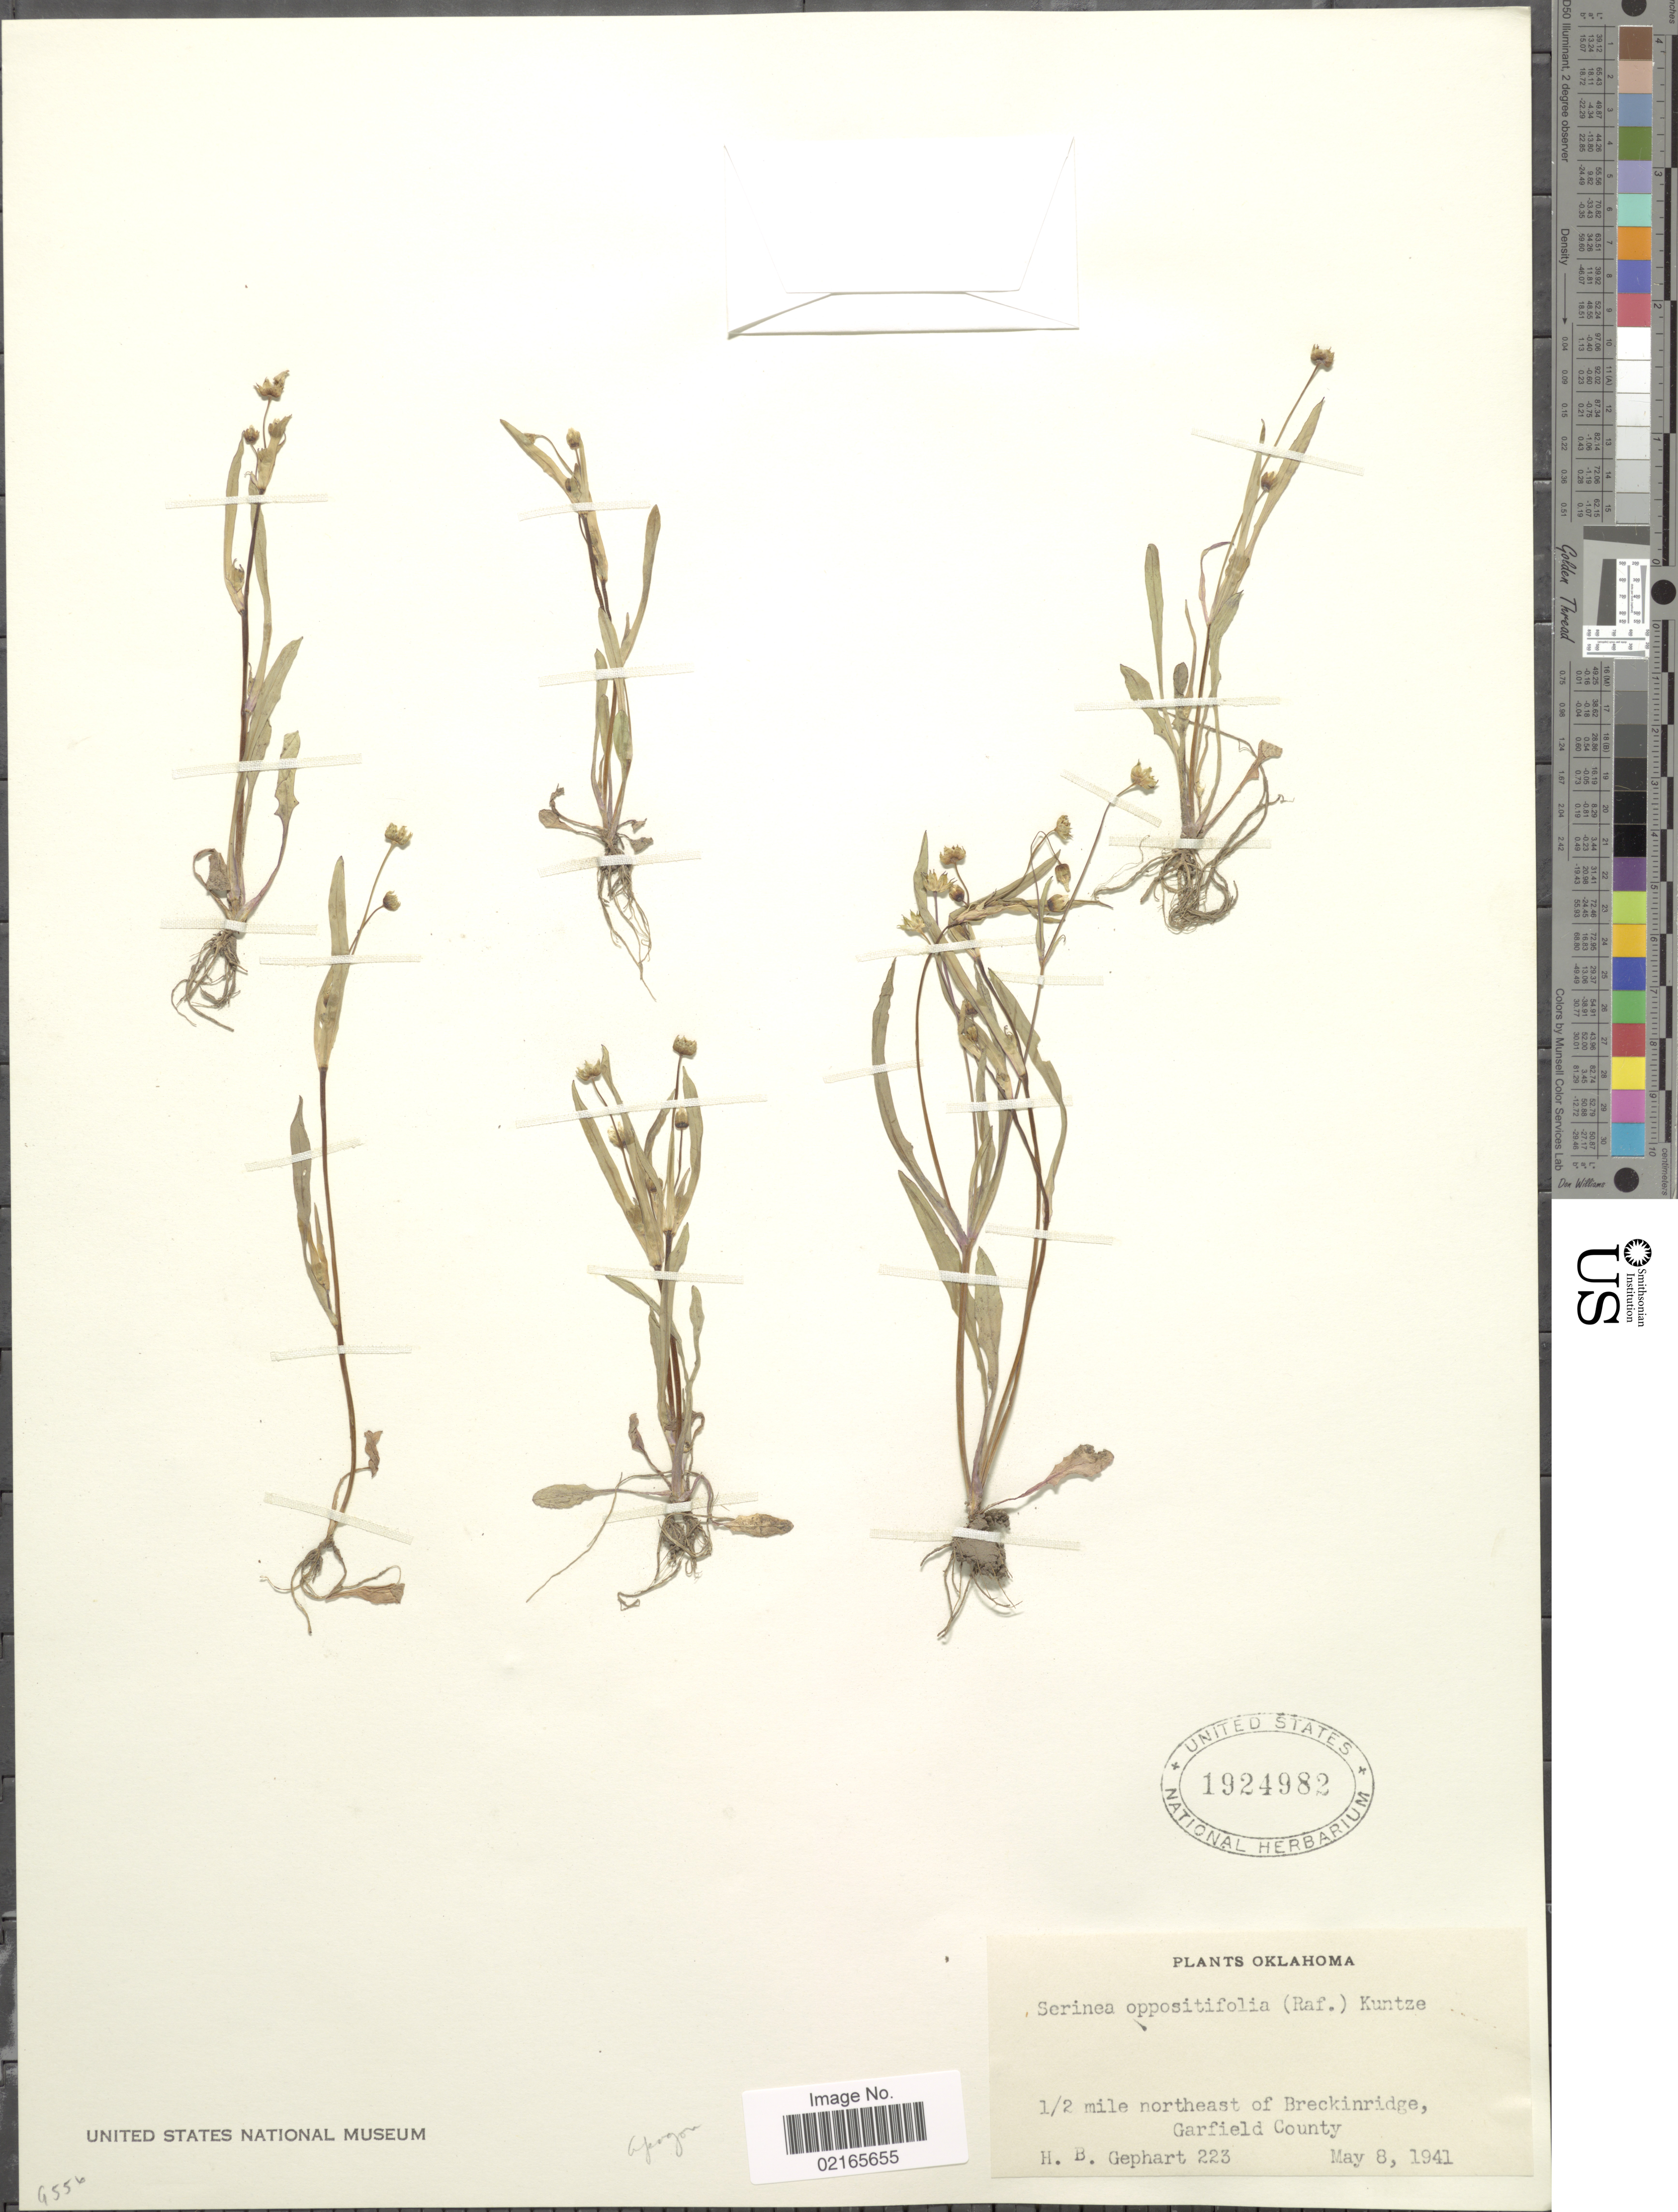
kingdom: Plantae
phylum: Tracheophyta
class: Magnoliopsida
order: Asterales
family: Asteraceae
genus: Krigia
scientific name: Krigia oppositifolia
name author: Raf.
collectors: H. Gephart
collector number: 223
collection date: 1941-05-08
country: United States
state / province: Oklahoma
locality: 1/2 mile northeast of Breckinridge, Garfield County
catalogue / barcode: US 1924982